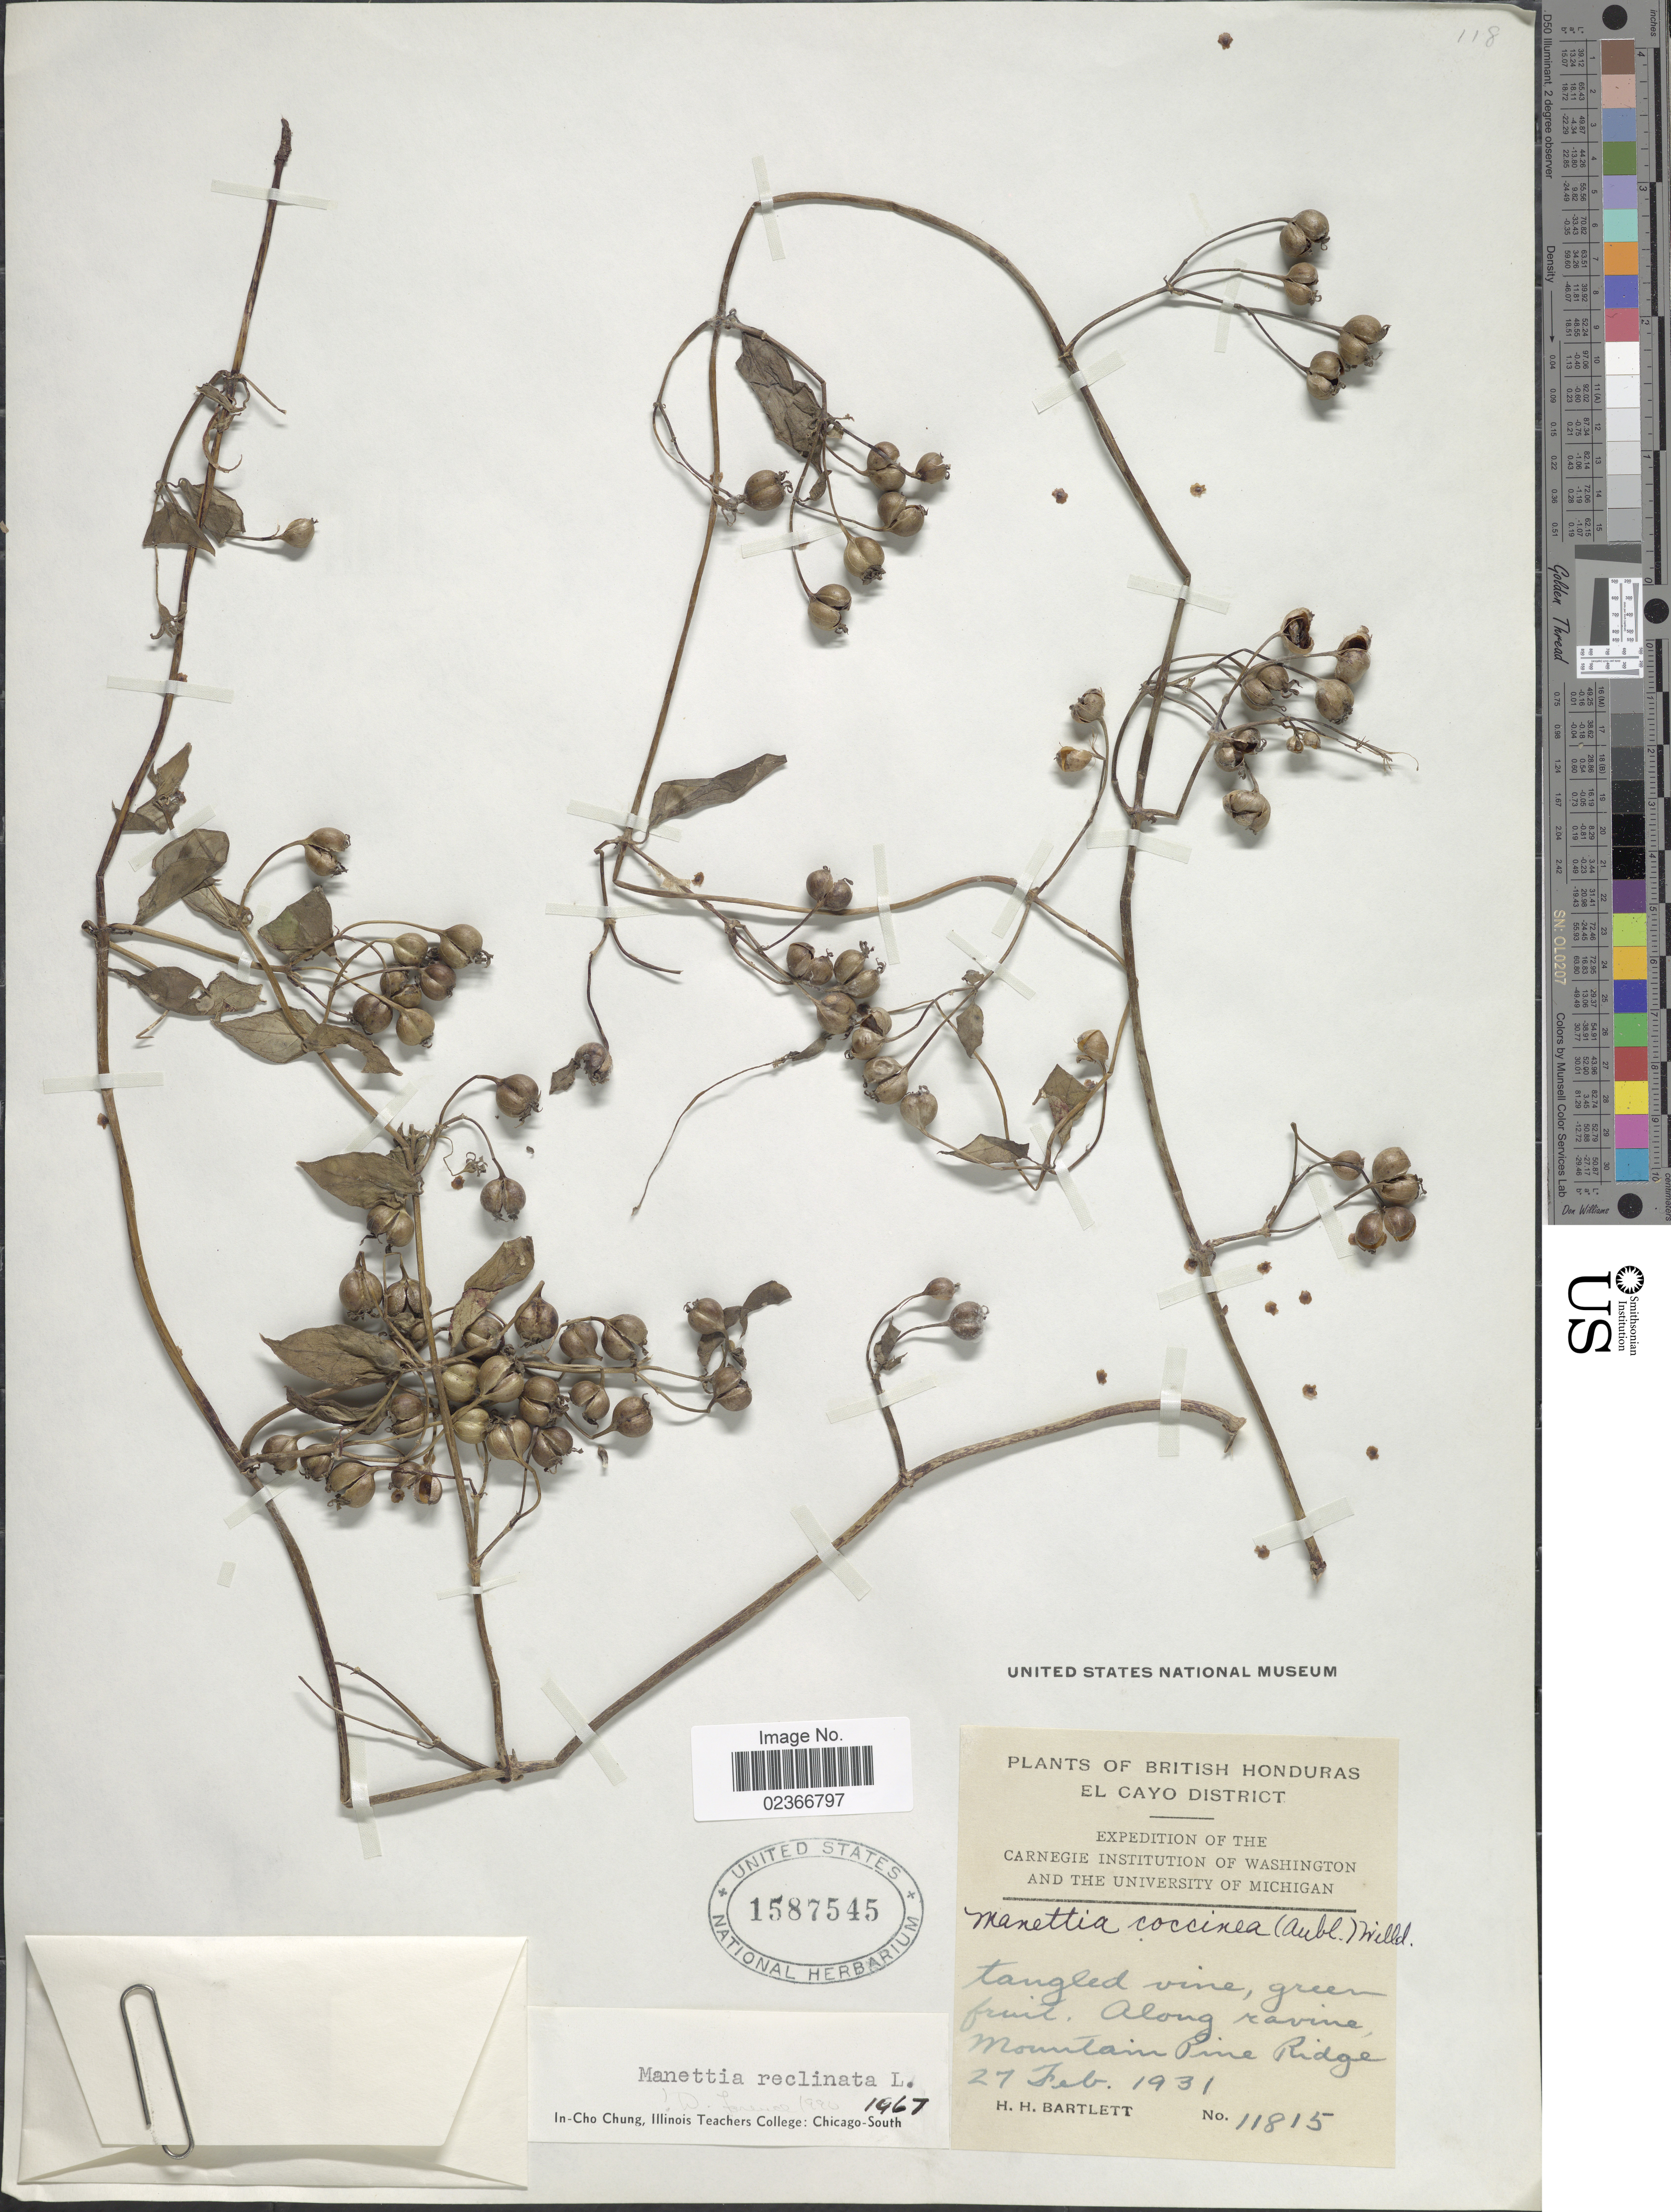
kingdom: Plantae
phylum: Tracheophyta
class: Magnoliopsida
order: Gentianales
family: Rubiaceae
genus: Manettia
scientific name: Manettia reclinata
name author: L.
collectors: H. H. Bartlett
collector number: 11815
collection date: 1931-01-27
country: Belize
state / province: Cayo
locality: British Honduras. El Cayo District. Along ravine, Mountain Pine Ridge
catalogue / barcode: US 1587545